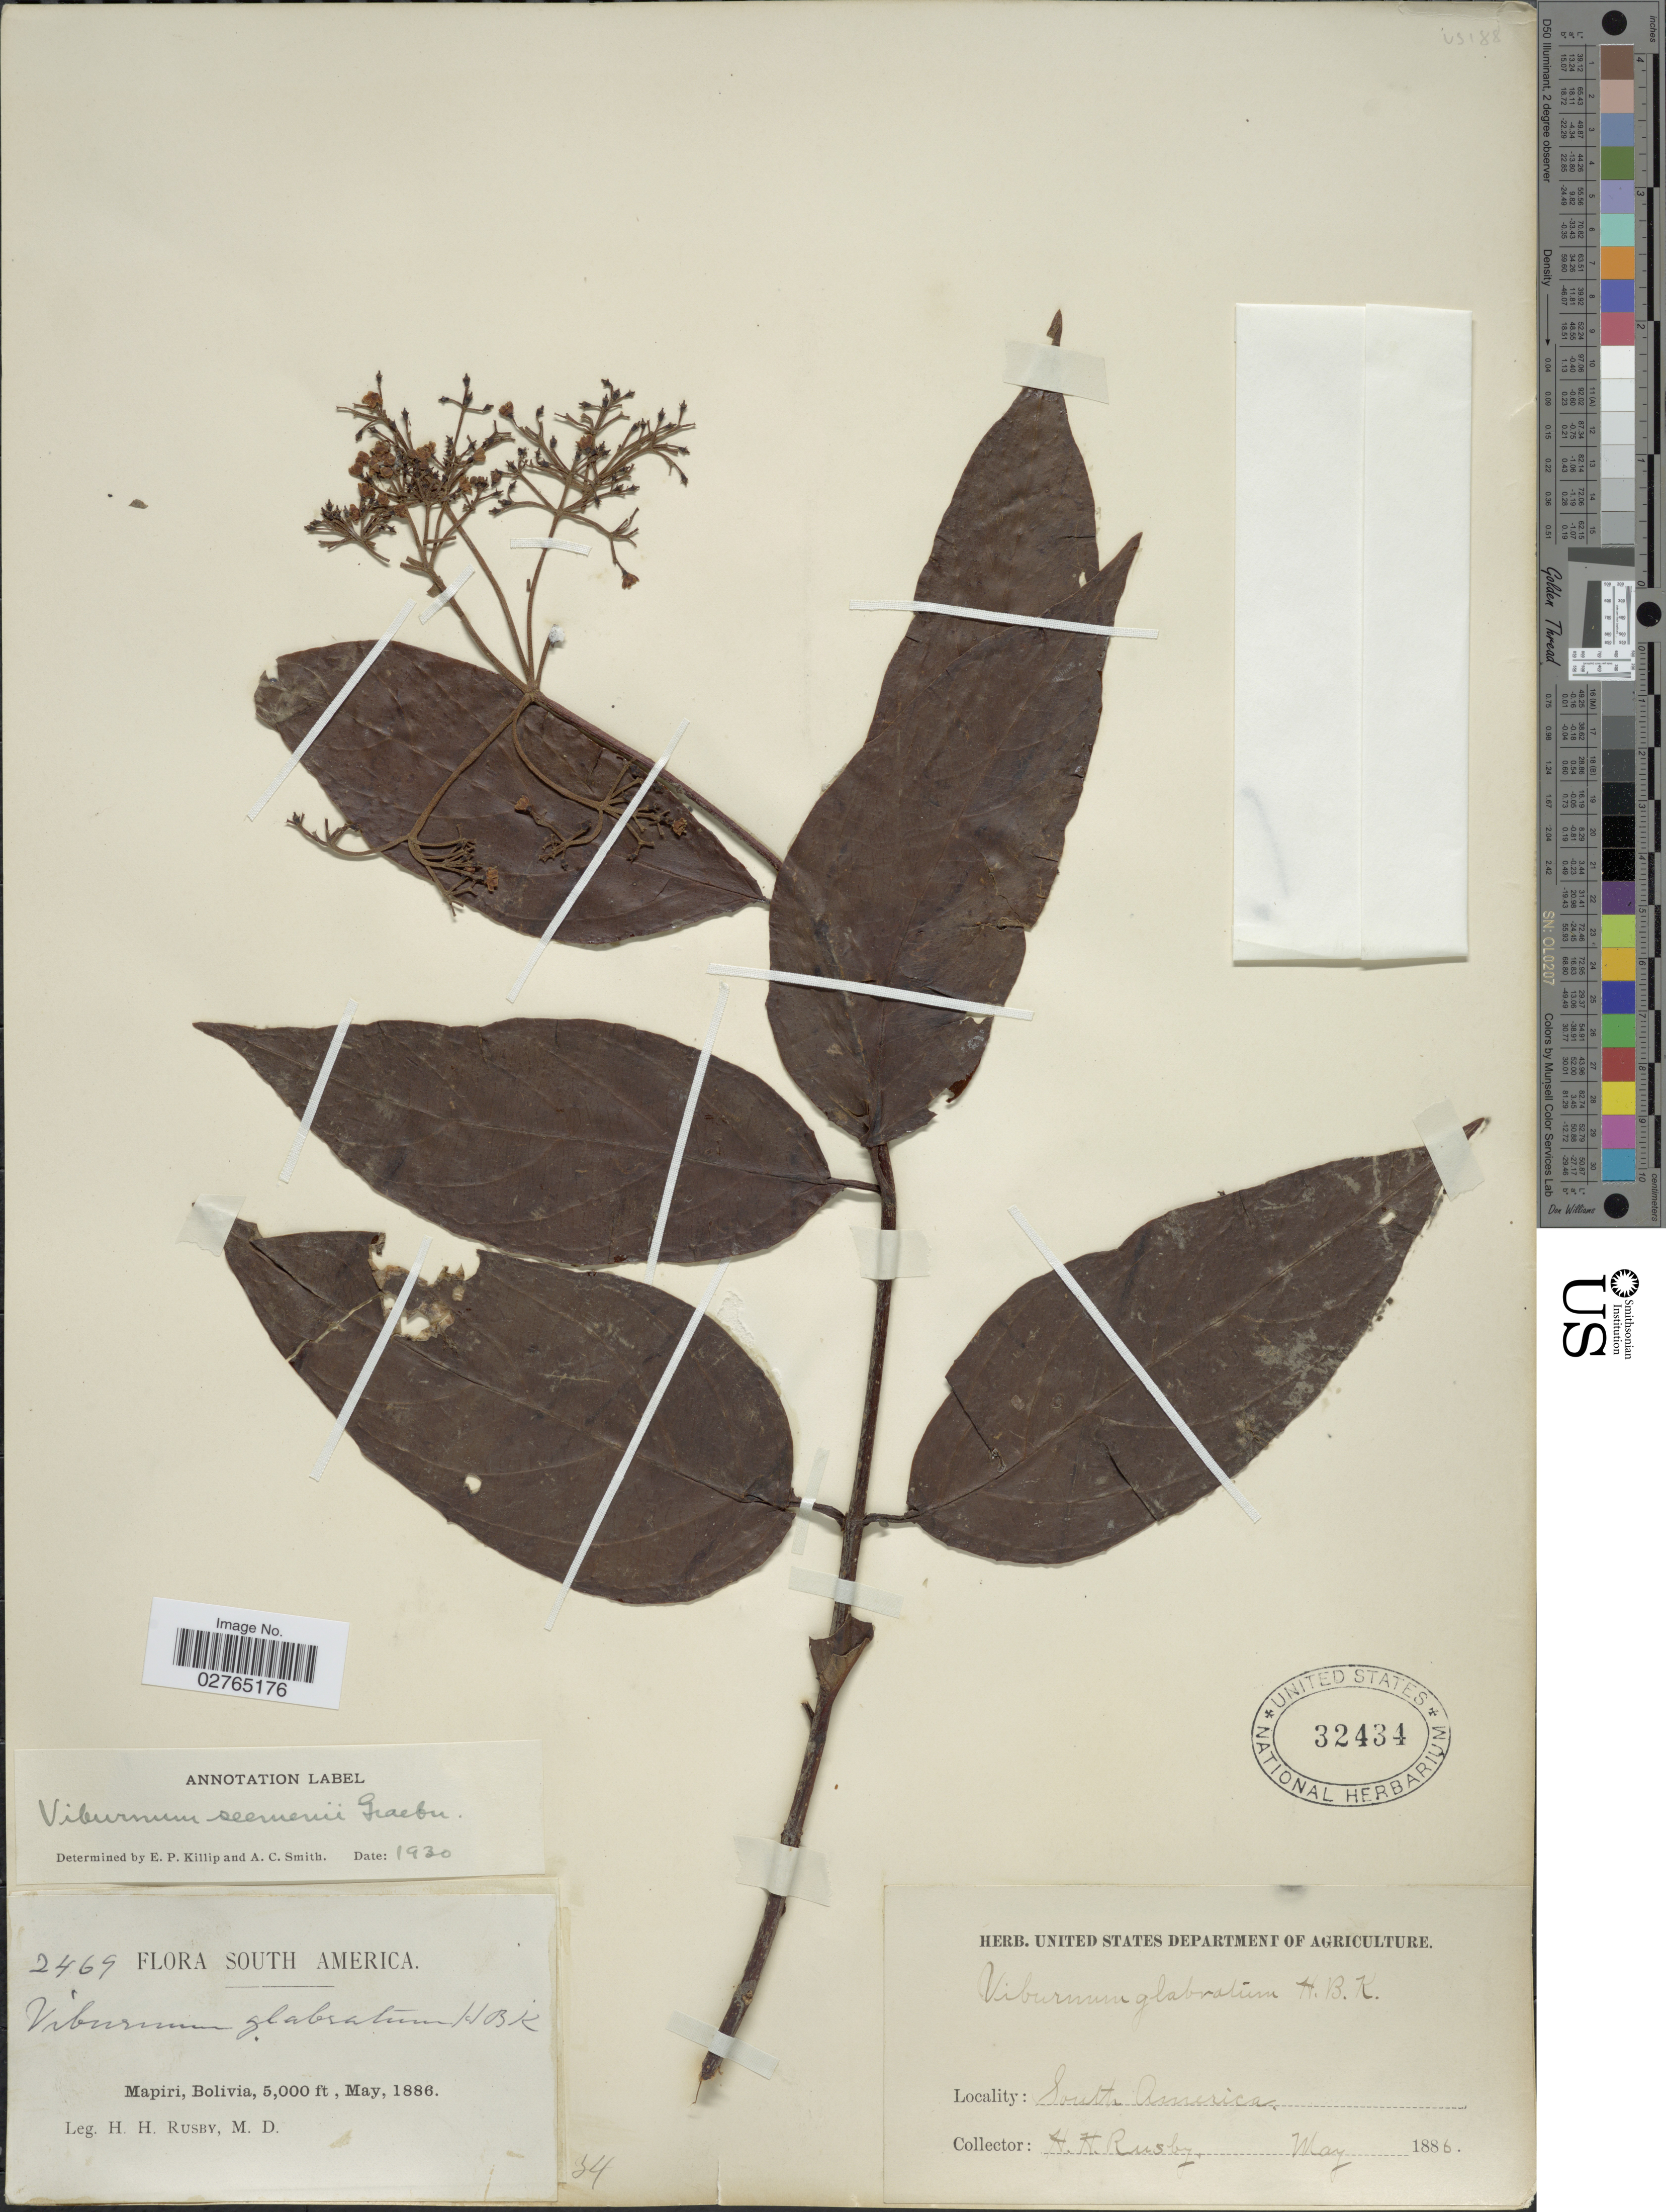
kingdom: Plantae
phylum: Tracheophyta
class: Magnoliopsida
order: Dipsacales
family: Viburnaceae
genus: Viburnum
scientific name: Viburnum seemenii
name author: Graebn. in Urb.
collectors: H. H. Rusby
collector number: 2469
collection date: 1886-05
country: Bolivia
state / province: La Páz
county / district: Larecaja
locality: Mapiri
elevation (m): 1524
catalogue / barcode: US 32434